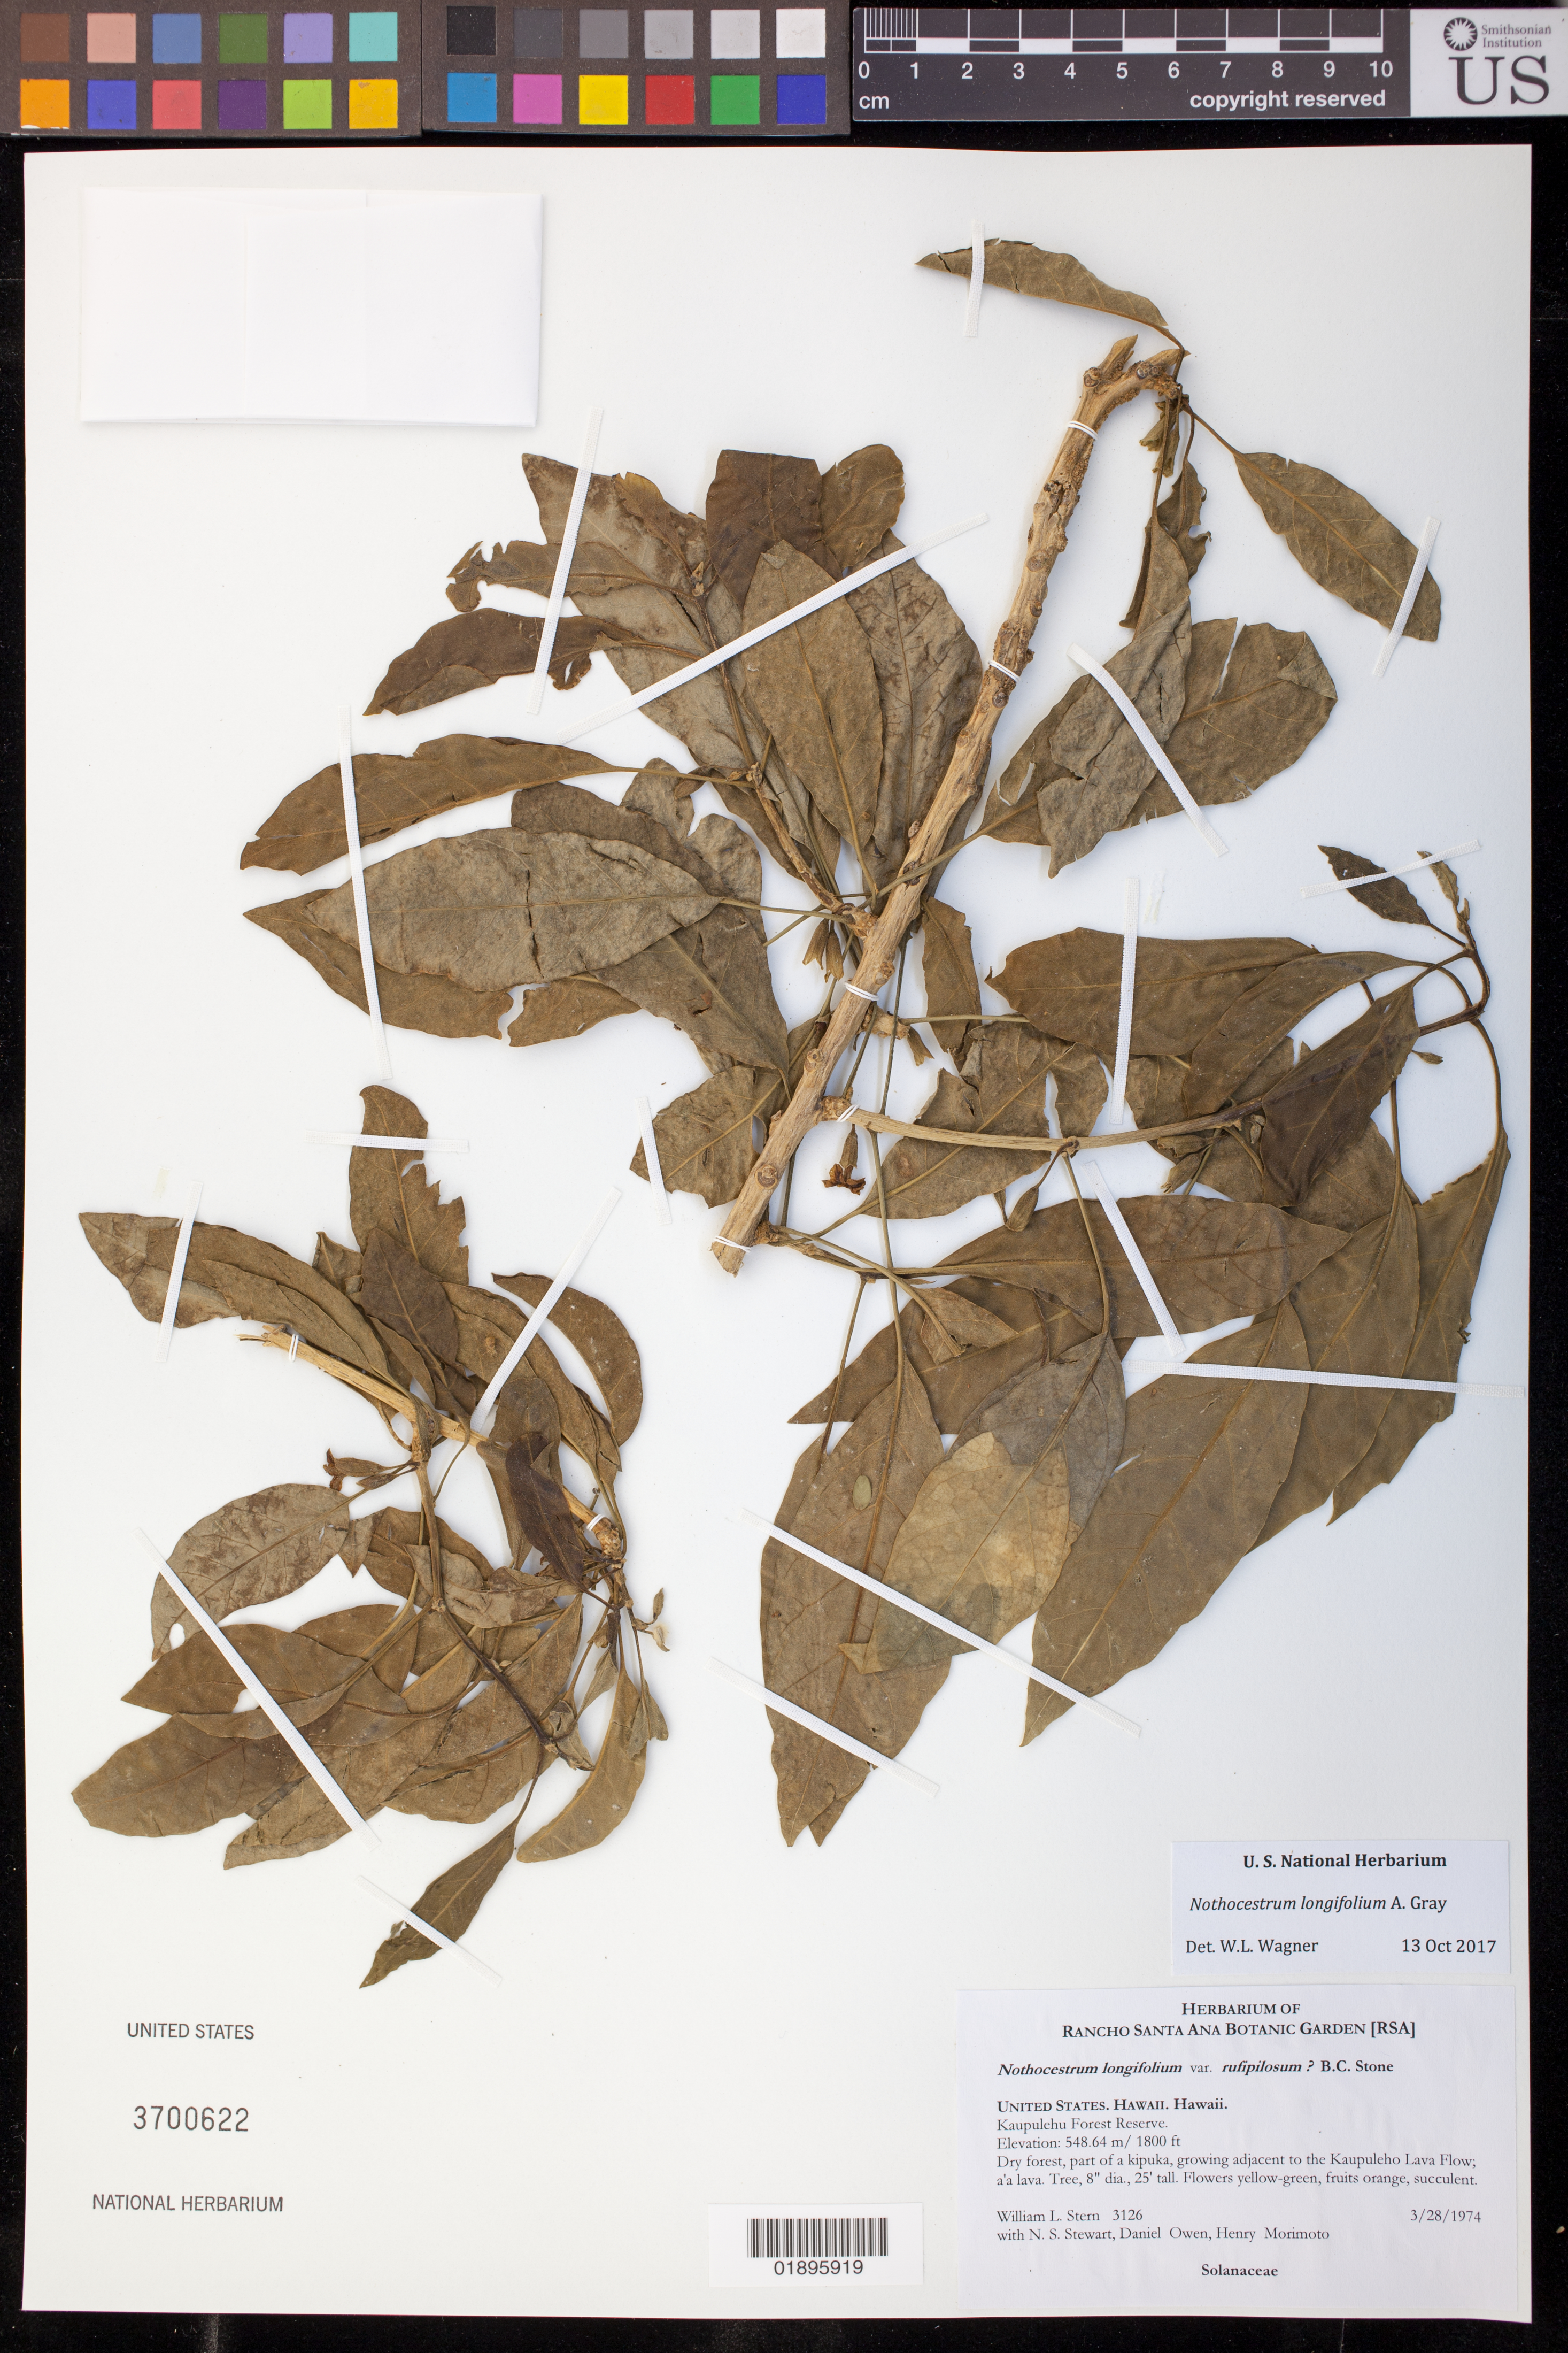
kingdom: Plantae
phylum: Tracheophyta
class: Magnoliopsida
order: Solanales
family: Solanaceae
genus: Nothocestrum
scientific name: Nothocestrum longifolium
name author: A. Gray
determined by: Wagner, W. L., (BOT), Smithsonian Institution - National Museum of Natural History (UNITED STATES)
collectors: W. L. Stern, N. Stewart, D. Owen & H. Morimoto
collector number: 3126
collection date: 1974-03-28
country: United States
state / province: Hawaii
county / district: Hawaii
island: Hawaii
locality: Kaupulehu Forest Reserve, part of a kipuka, growing adjacent to the Kaupuleho Lava Flow, a'a lava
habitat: Dry forest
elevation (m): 549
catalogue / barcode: US 3700622